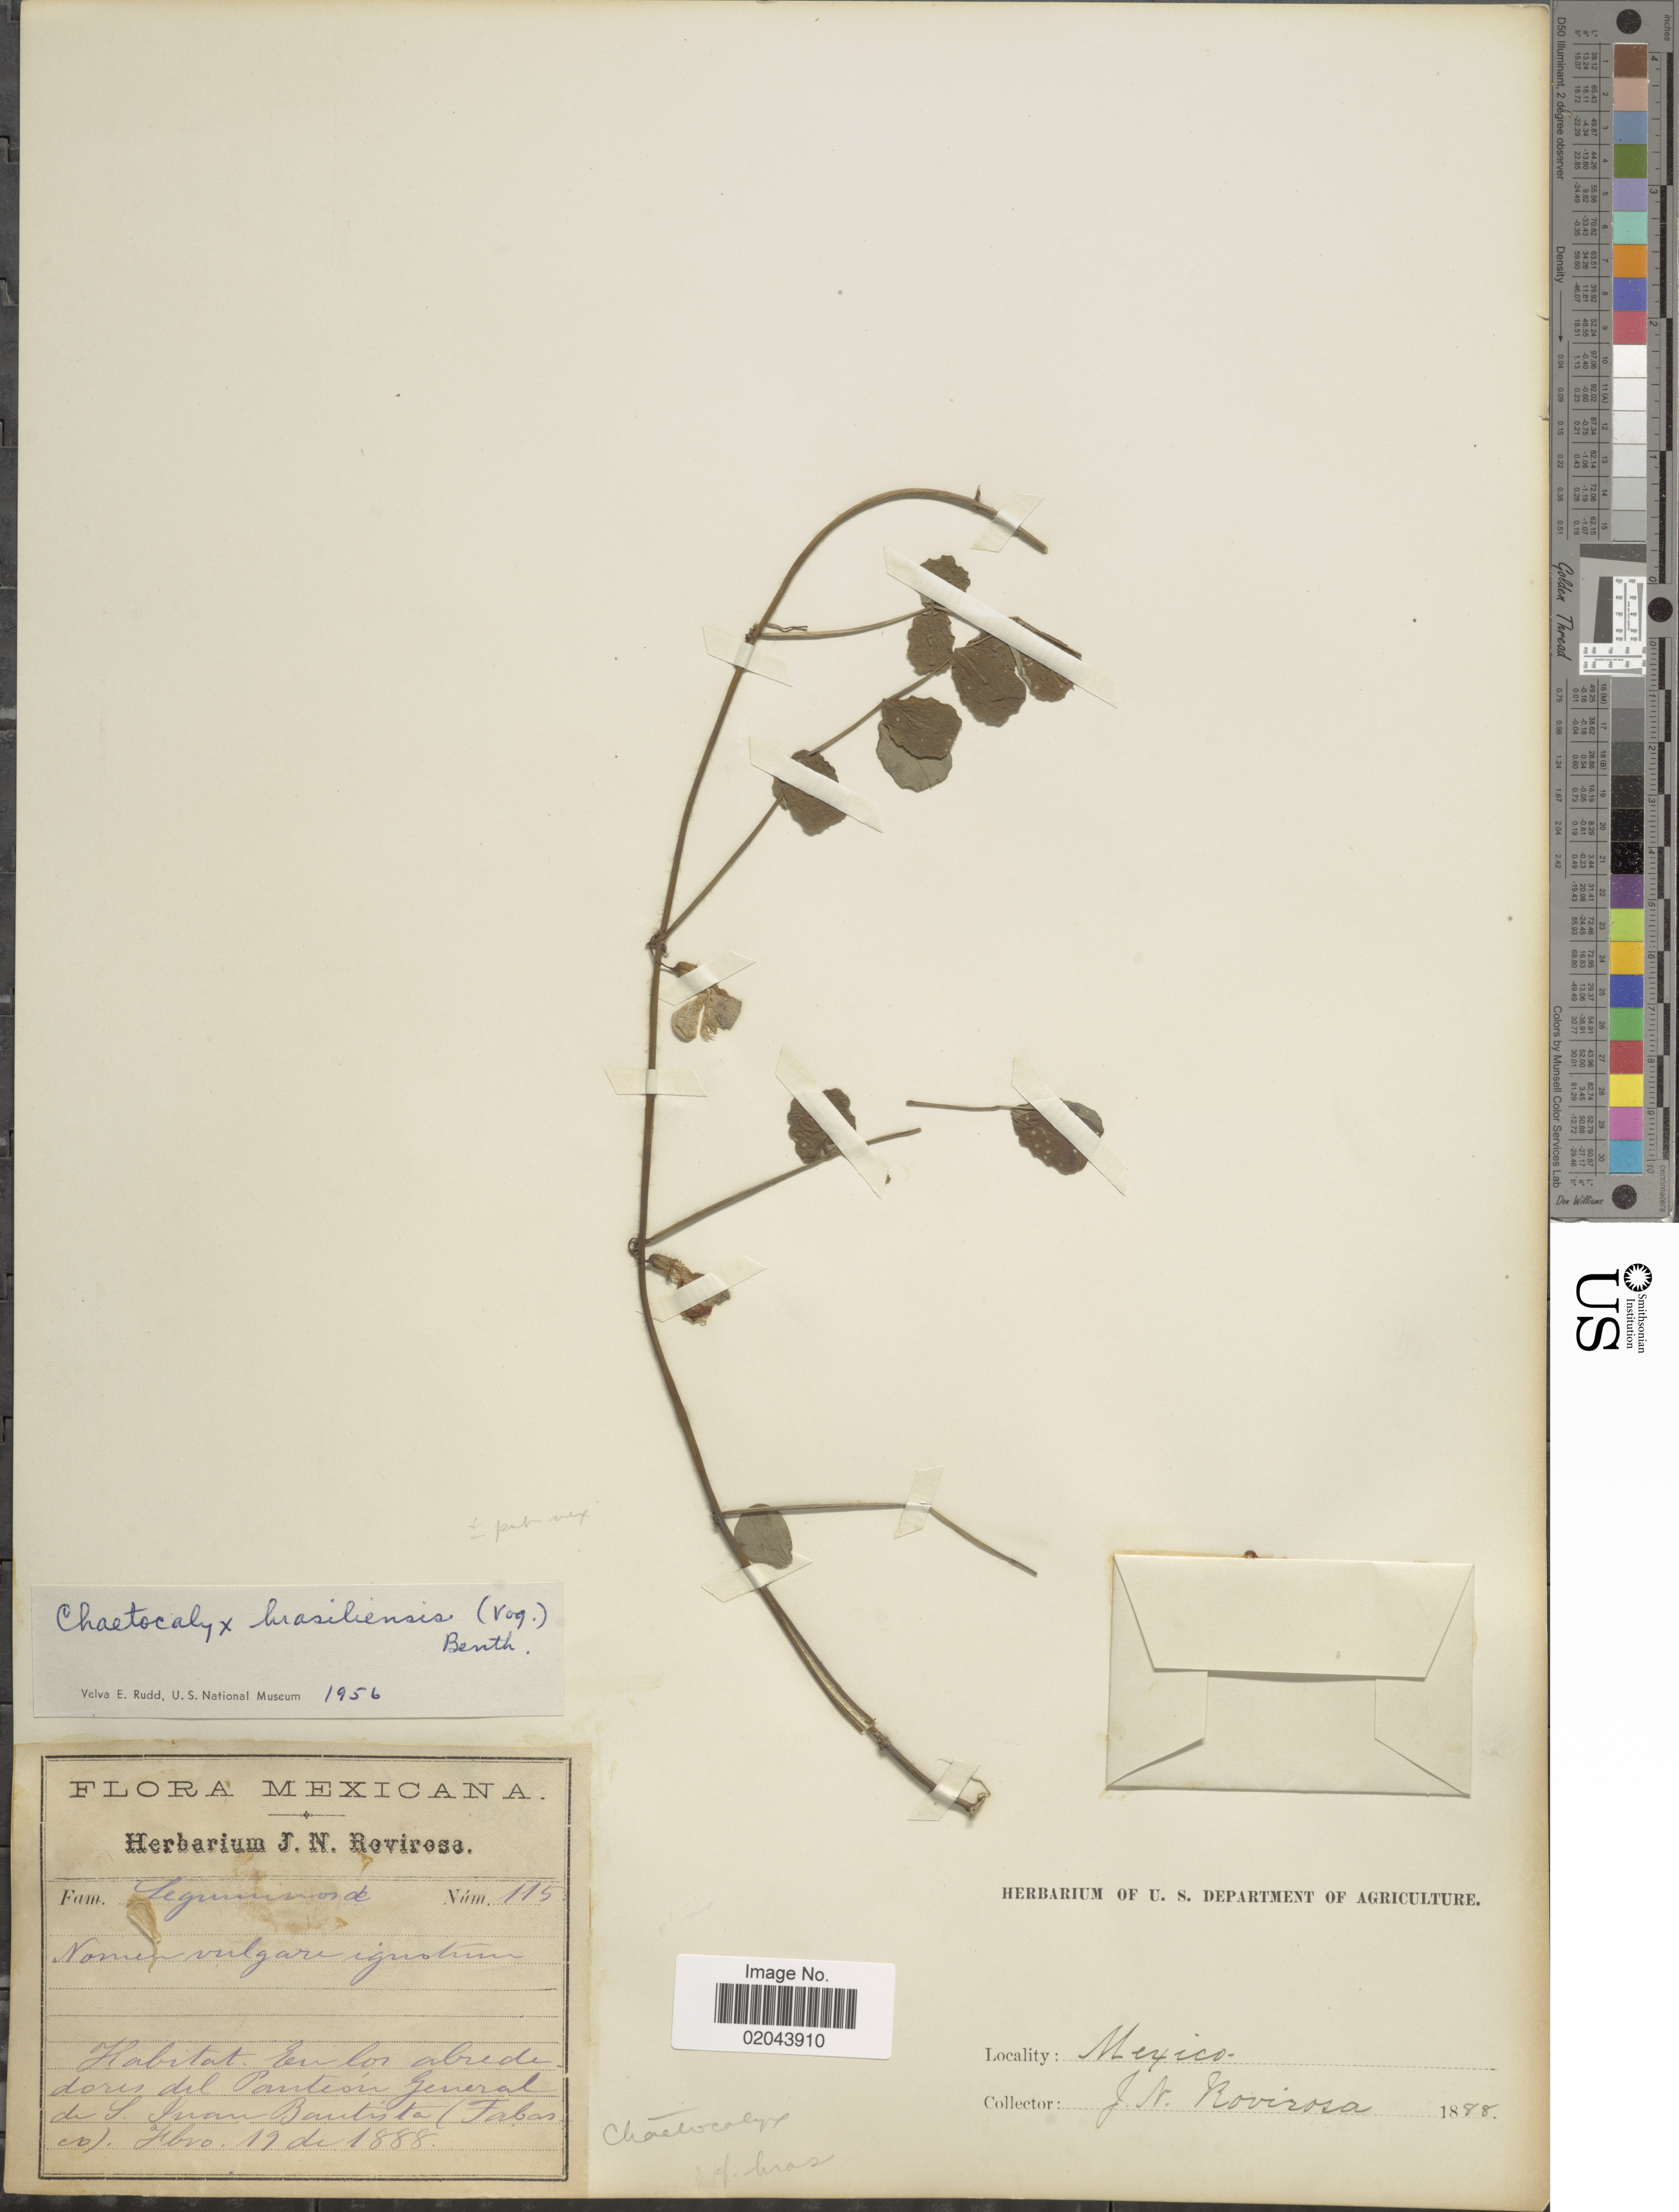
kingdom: Plantae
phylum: Tracheophyta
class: Magnoliopsida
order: Fabales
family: Fabaceae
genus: Chaetocalyx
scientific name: Chaetocalyx brasiliensis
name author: (Vogel) Benth.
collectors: J. N. Rovirosa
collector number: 115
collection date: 1888-02-19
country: Mexico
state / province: Tabasco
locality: En los alrededores del Panteon General de S. Juan Bautista.